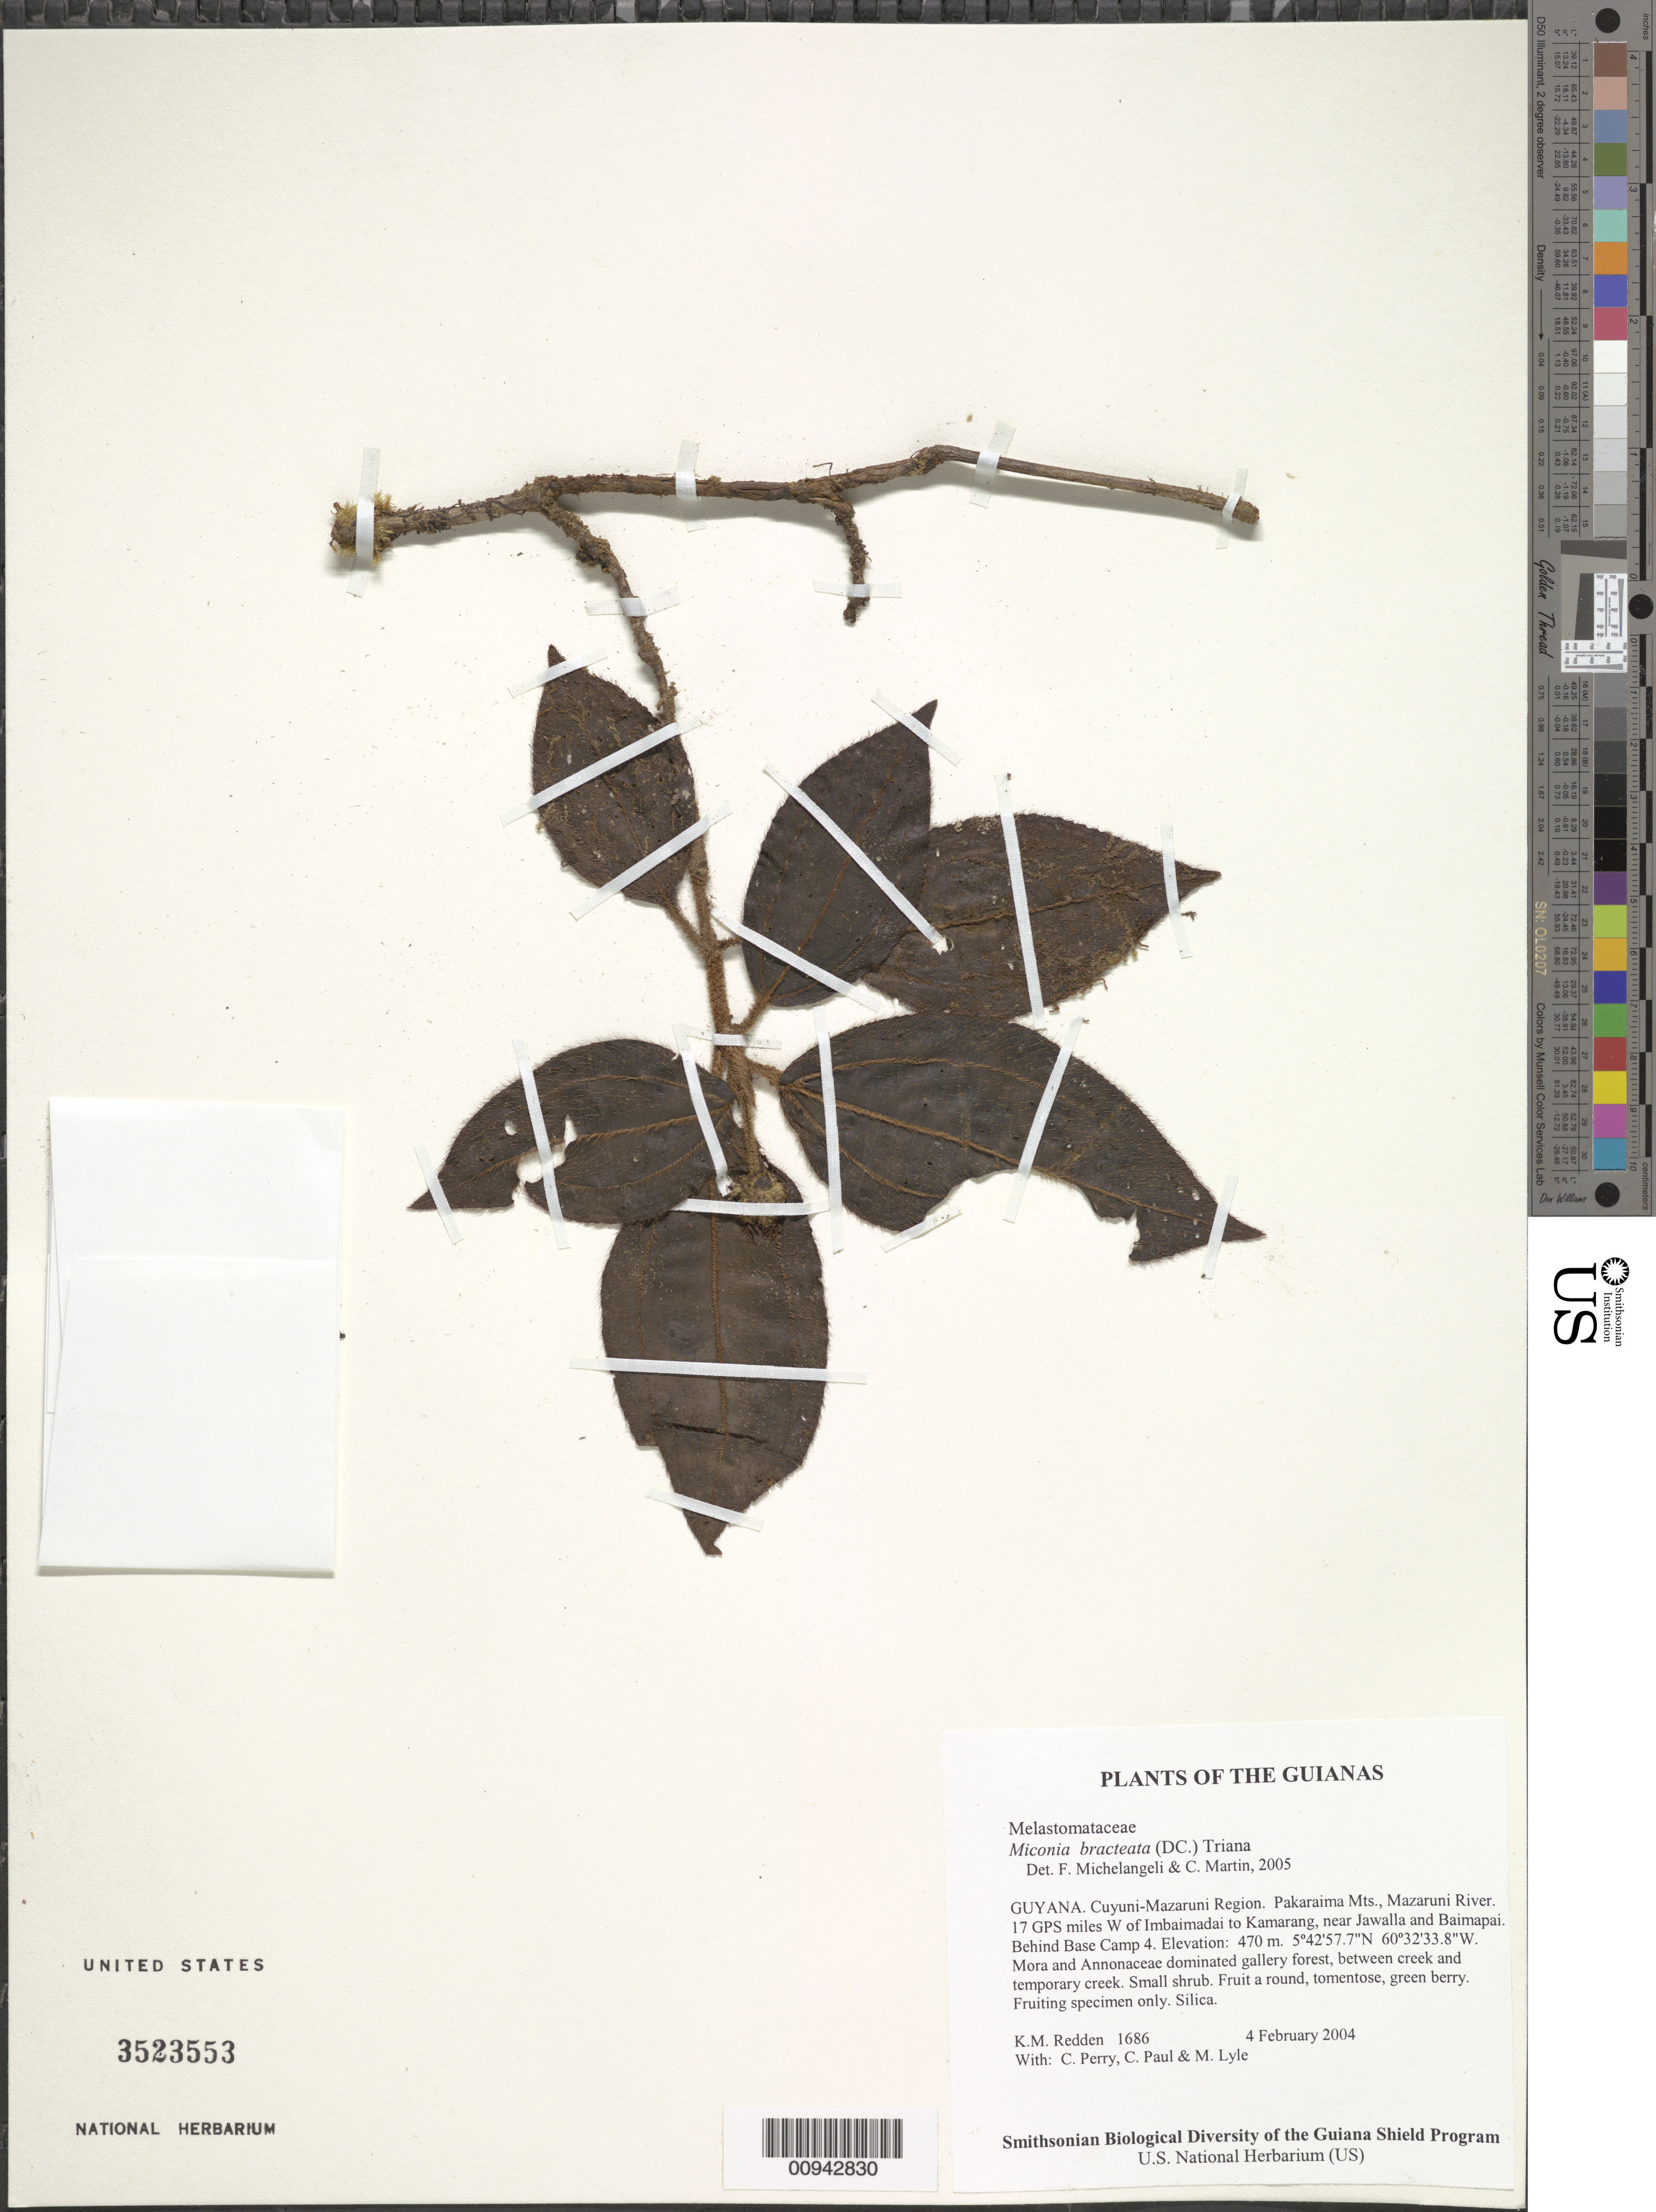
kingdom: Plantae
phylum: Tracheophyta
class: Magnoliopsida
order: Myrtales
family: Melastomataceae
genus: Miconia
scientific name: Miconia bracteata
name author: (DC.) Triana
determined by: Michelangeli, F. A.; Martin, C.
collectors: K. M. Redden, C. Perry, C. Paul & M. Lyle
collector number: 1686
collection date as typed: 4 February 2004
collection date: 2004-02-04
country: Guyana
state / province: Cuyuni-Mazaruni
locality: Pakaraima Mts., Mazaruni River. 17 GPS miles W of Imbaimadai to Kamarang, near Jawalla and Baimapai. Behind Base Camp 4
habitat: Mora and Annonaceae dominated gallery forest, between creek and temporary creek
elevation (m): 470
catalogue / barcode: US 3523553